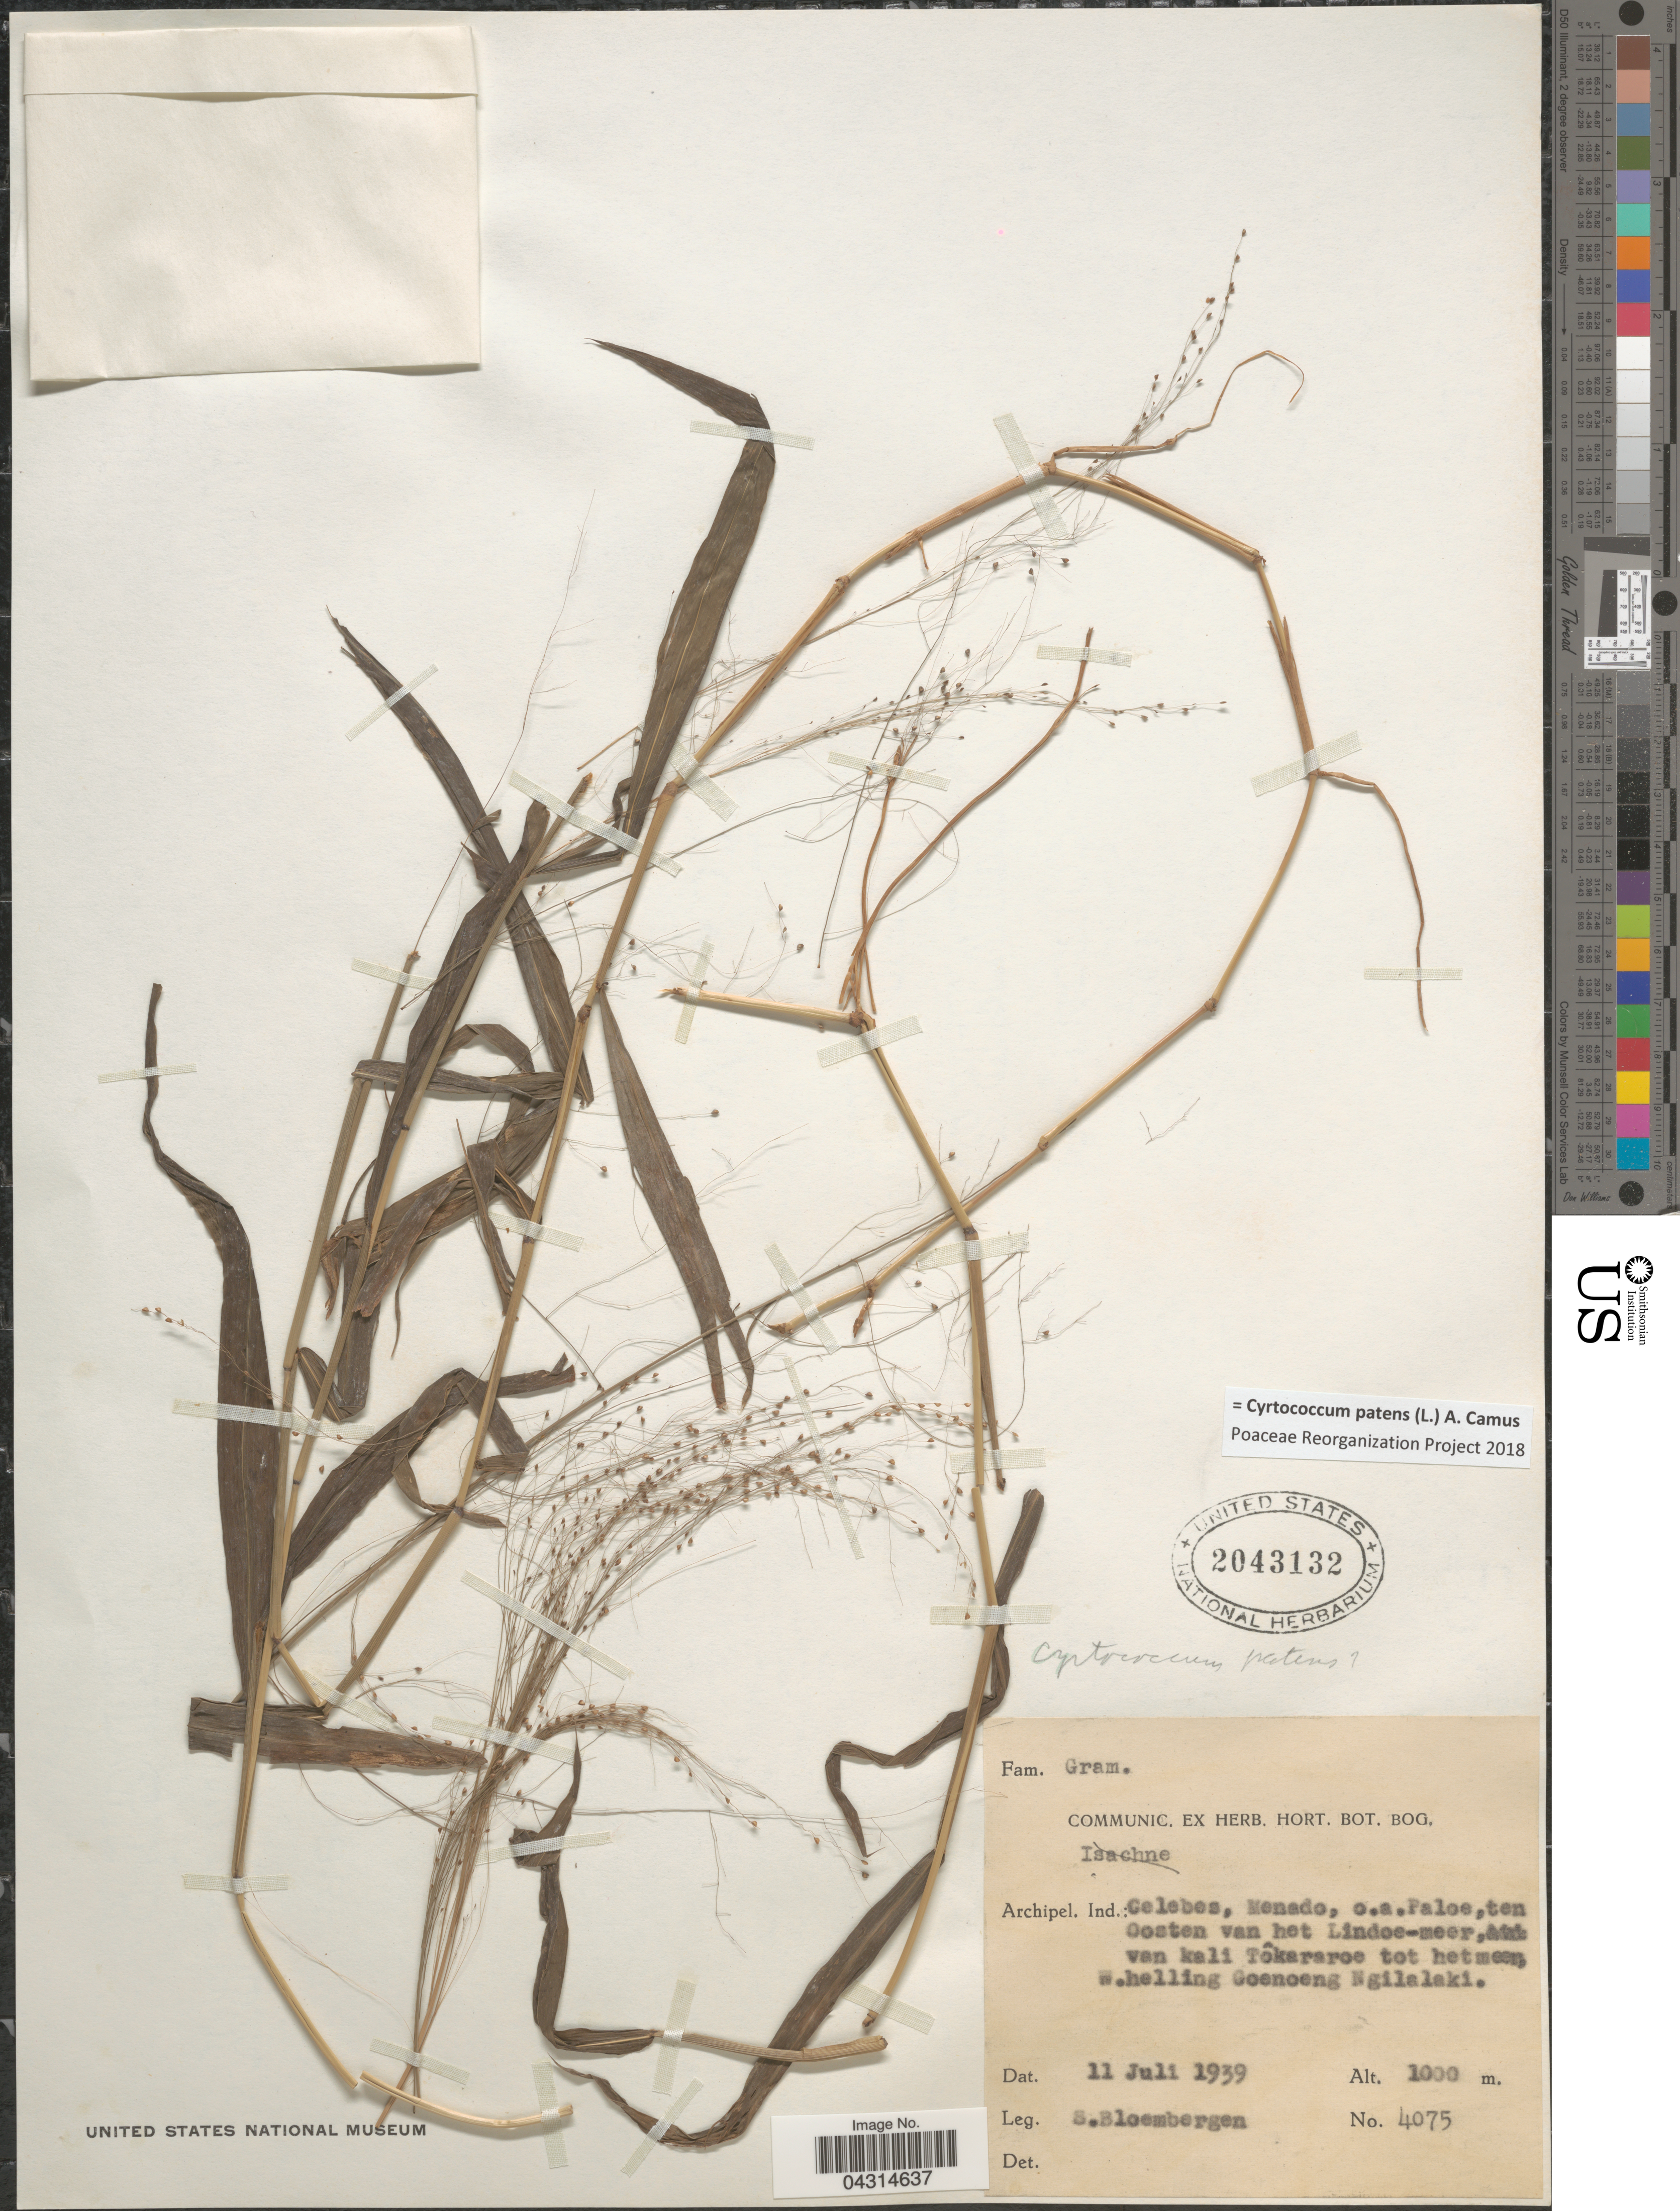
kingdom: Plantae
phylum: Tracheophyta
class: Liliopsida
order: Poales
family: Poaceae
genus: Cyrtococcum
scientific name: Cyrtococcum patens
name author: (L.) A. Camus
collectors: S. Bloembergen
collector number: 4075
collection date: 1939-07-11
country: Indonesia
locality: Archipel, Ind.: Celebes, Menado, o.a. Faloe, ten Oosten van het Lindoe-meer, van kali Tôkararoe tot het meer, w. helling Goenoeng Ngilalaki.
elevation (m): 1000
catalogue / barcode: US 2043132